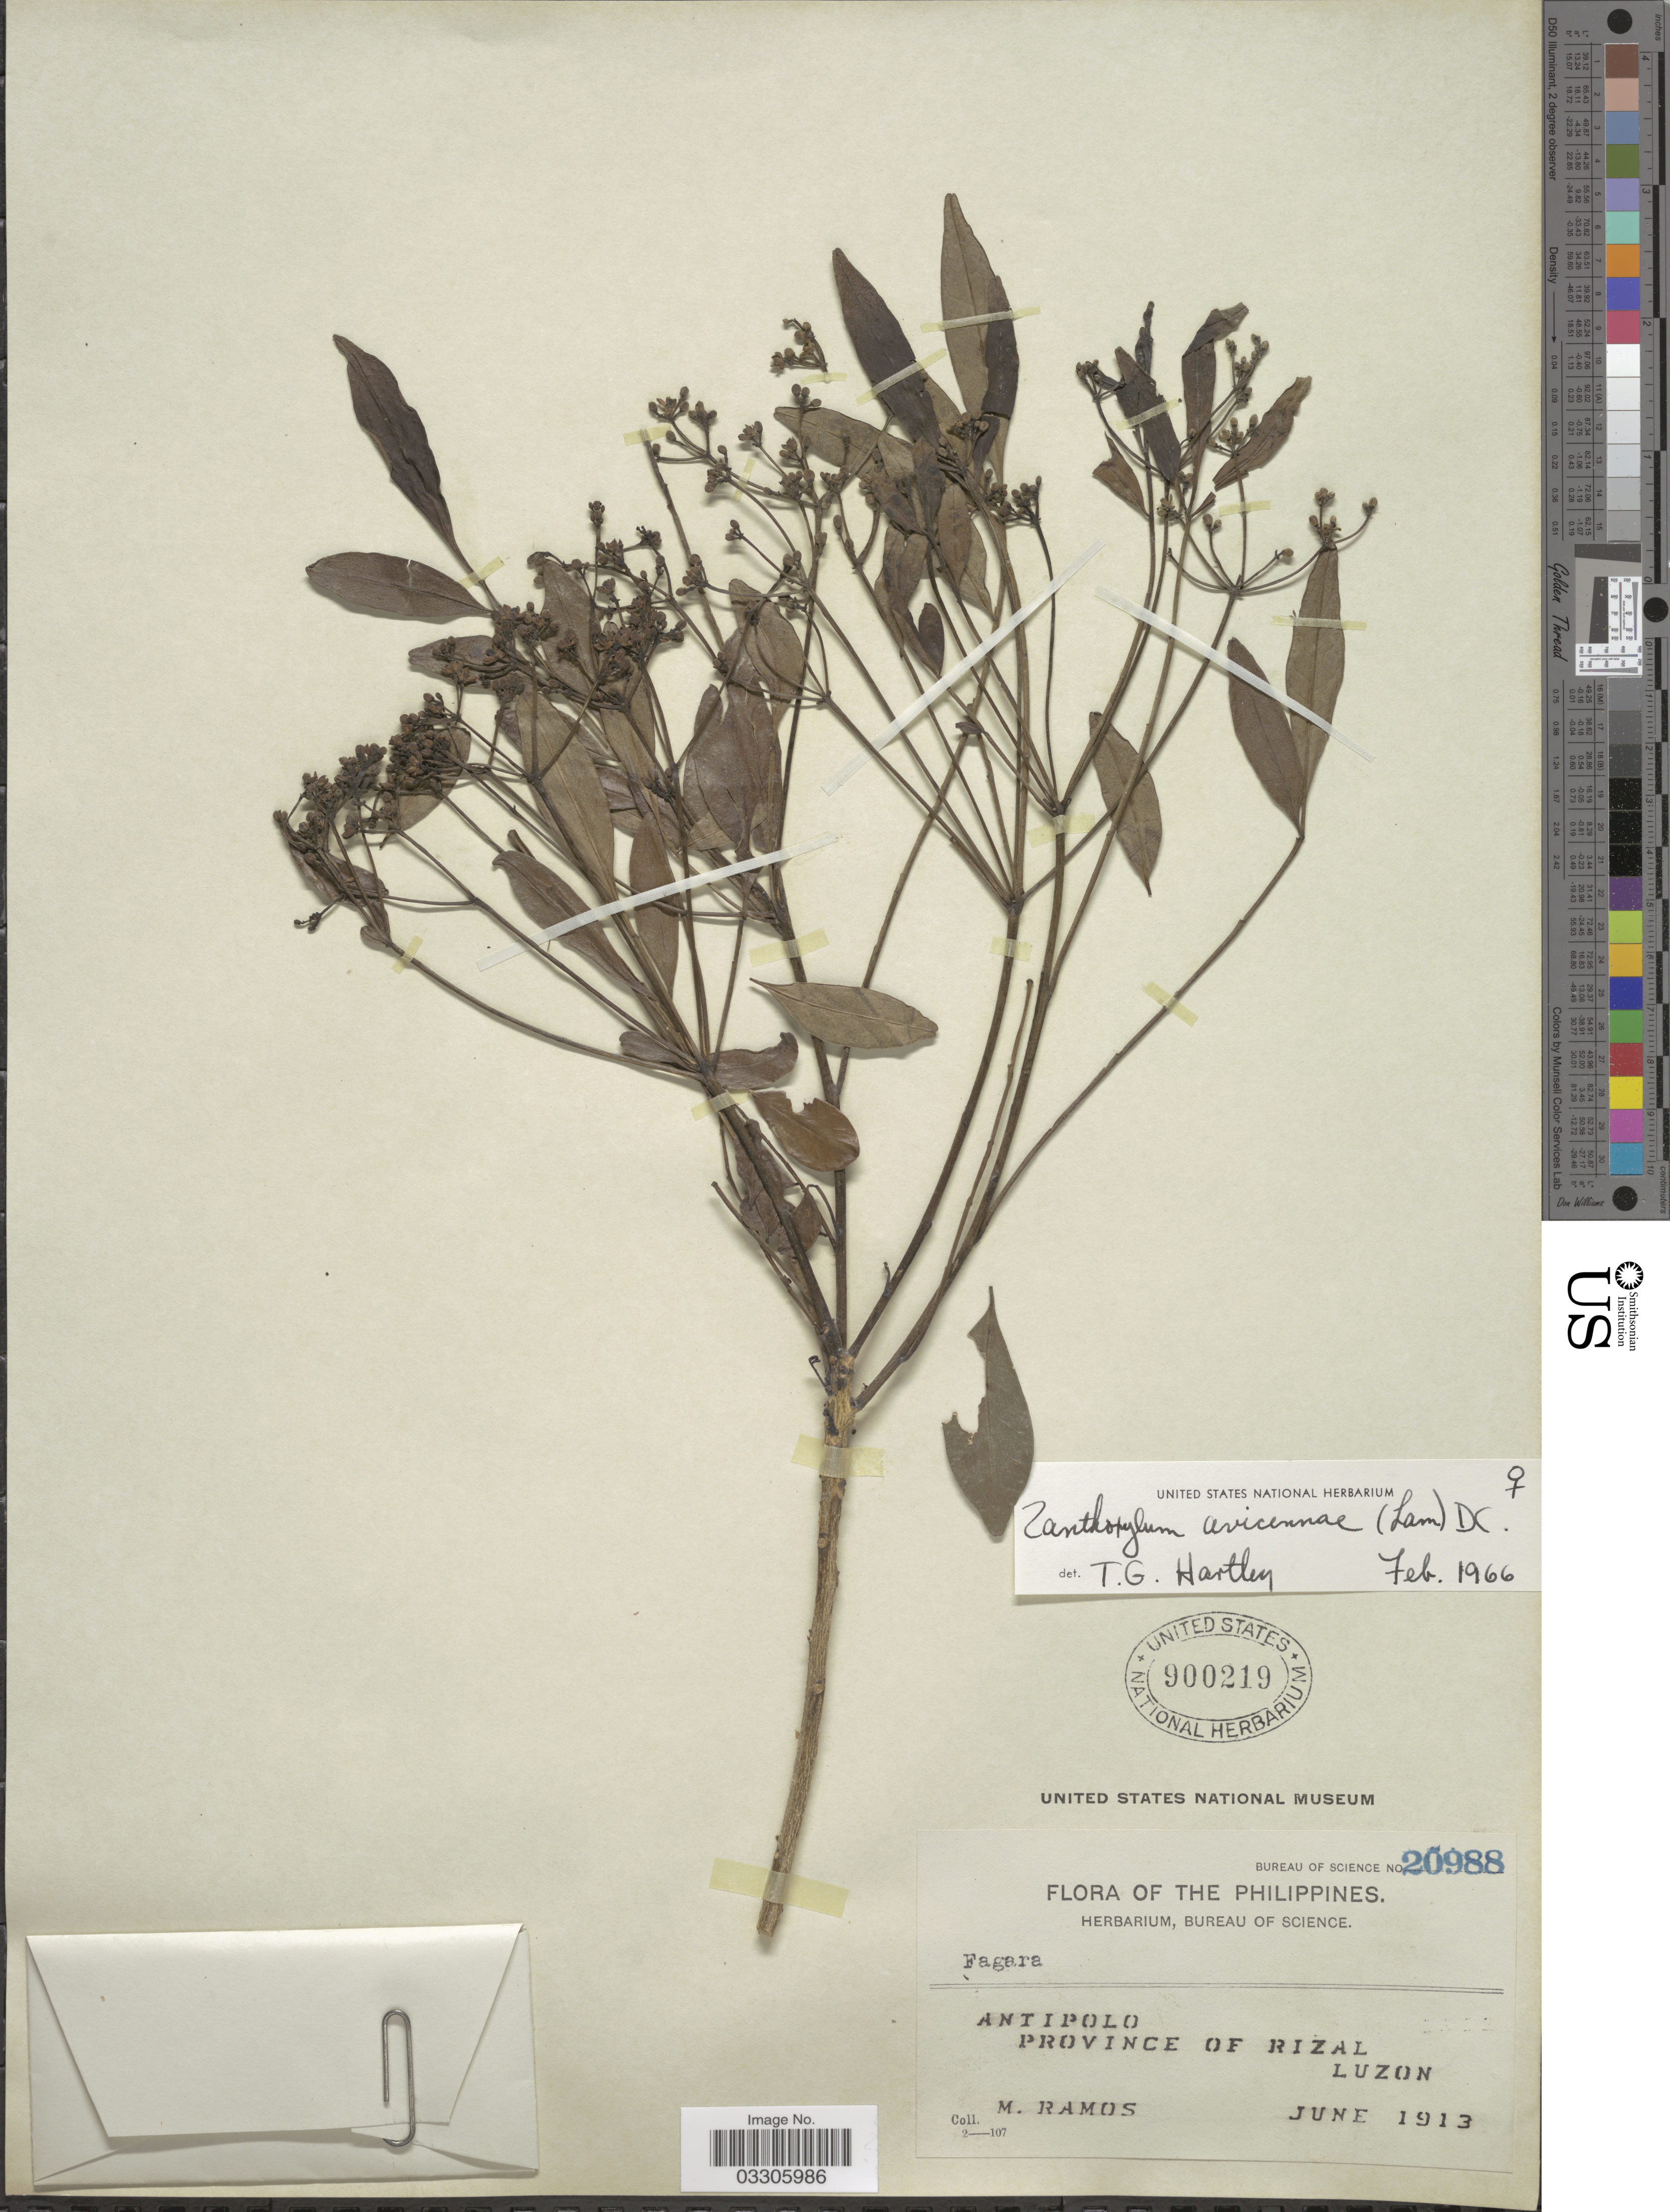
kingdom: Plantae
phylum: Tracheophyta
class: Magnoliopsida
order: Sapindales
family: Rutaceae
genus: Zanthoxylum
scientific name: Zanthoxylum avicennae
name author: (Lam.) DC.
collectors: M. Ramos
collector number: Bureau of Science 20988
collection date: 1913-06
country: Philippines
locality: Antipolo, Province of Rizal, Luzon.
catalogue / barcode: US 900219